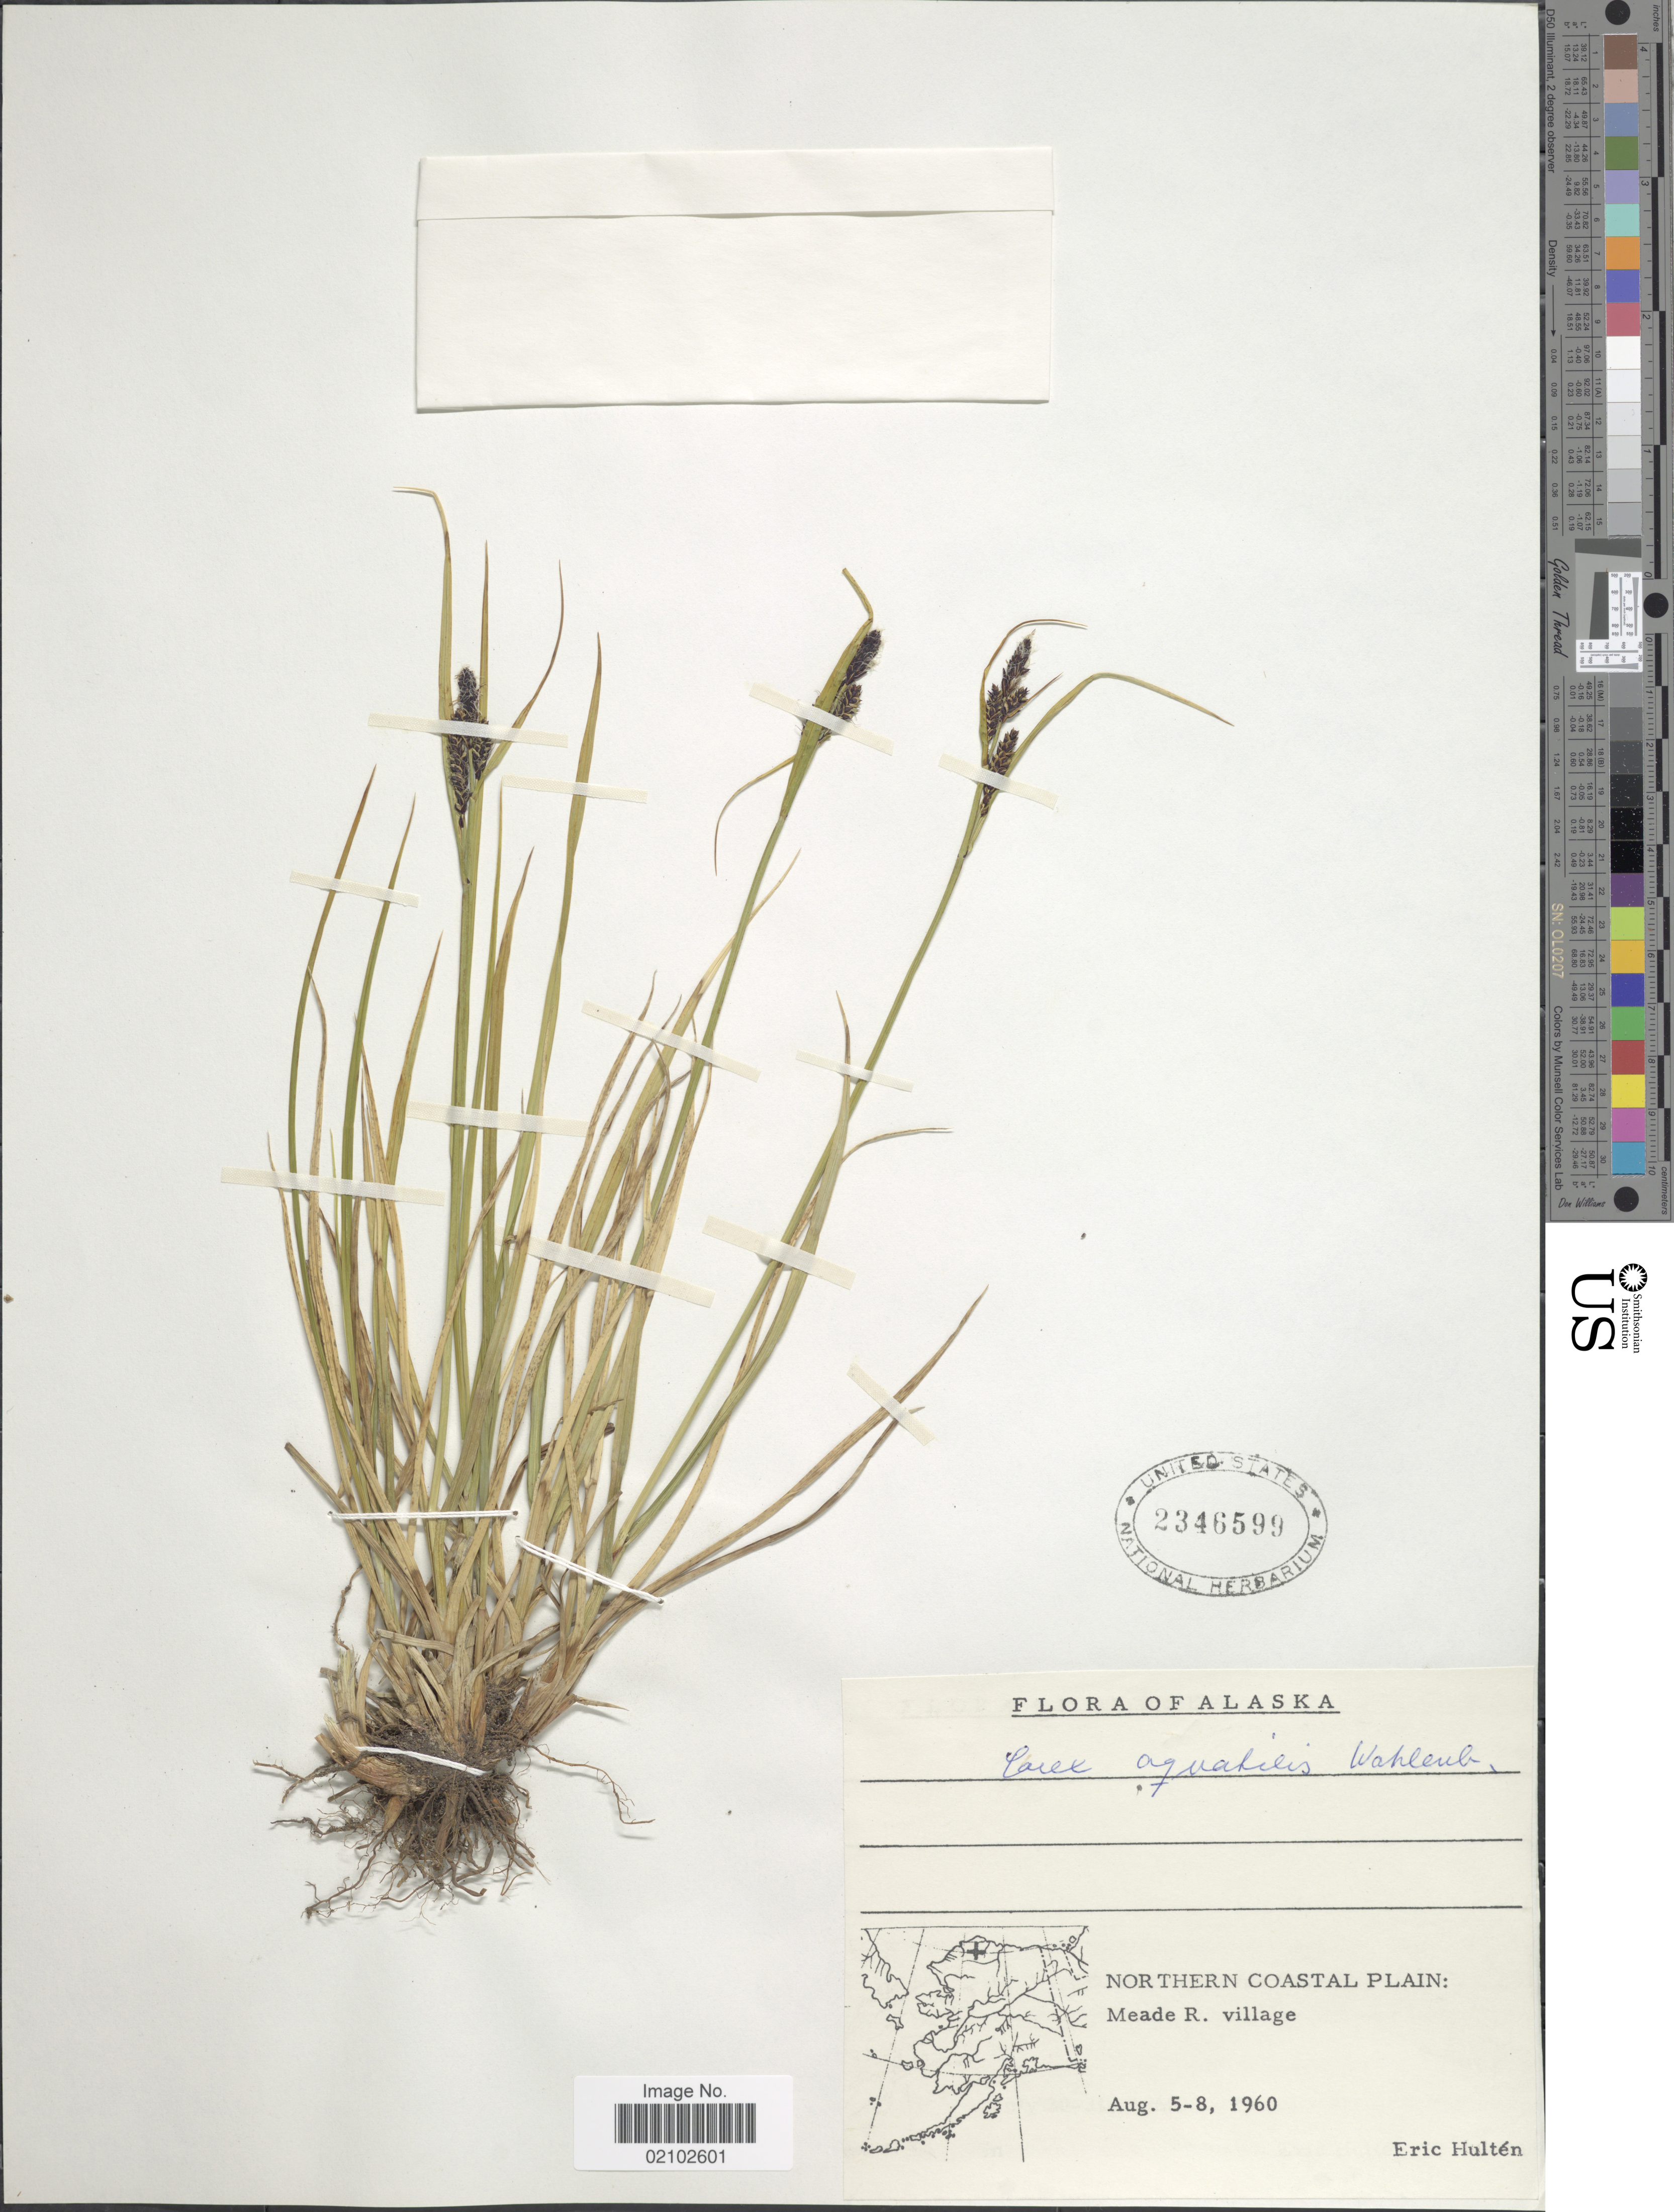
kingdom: Plantae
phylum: Tracheophyta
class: Liliopsida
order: Poales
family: Cyperaceae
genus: Carex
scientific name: Carex aquatilis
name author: Wahlenb.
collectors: E. G. Hultén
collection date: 1960-08-05/1960-08-08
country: United States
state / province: Alaska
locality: Northern Coastal Plain: Meade R. village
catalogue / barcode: US 2346599